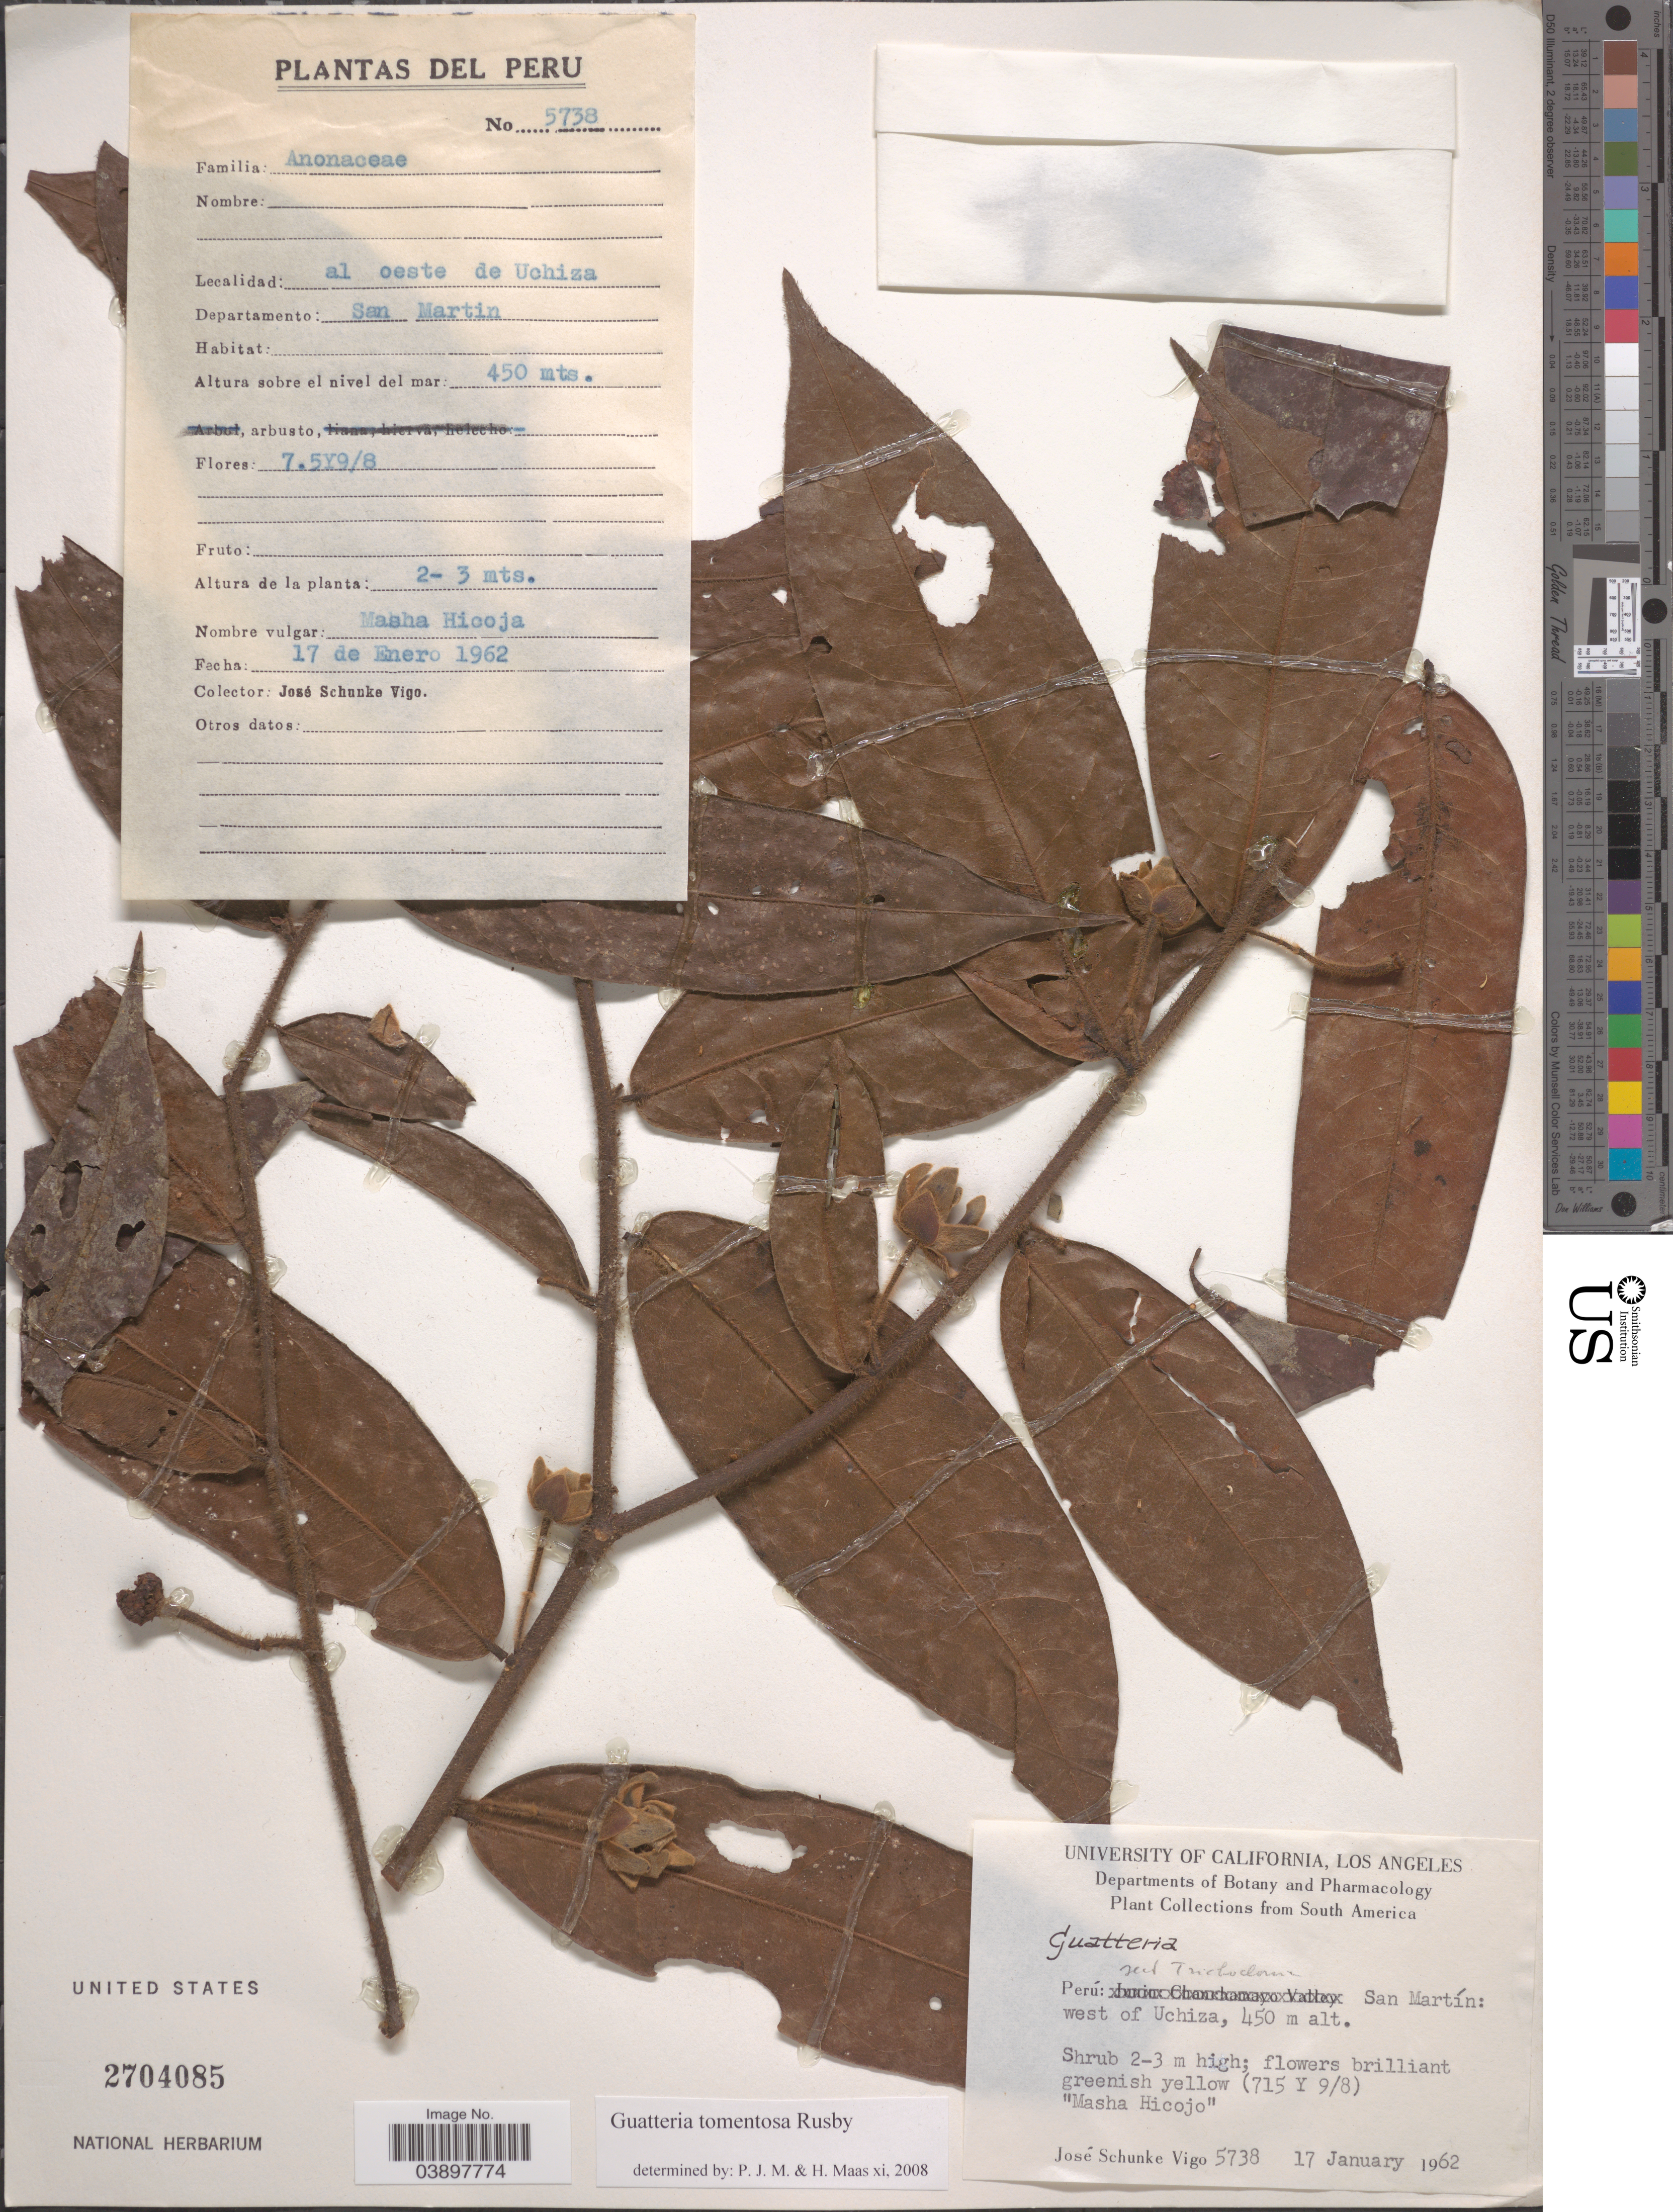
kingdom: Plantae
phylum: Tracheophyta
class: Magnoliopsida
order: Magnoliales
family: Annonaceae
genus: Guatteria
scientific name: Guatteria tomentosa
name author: Rusby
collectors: J. Schunke Vigo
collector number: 5738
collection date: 1962-01-17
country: Peru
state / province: San Martín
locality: Al oeste de Uchiza. Departamento: San Martin.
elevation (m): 450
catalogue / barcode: US 2704085